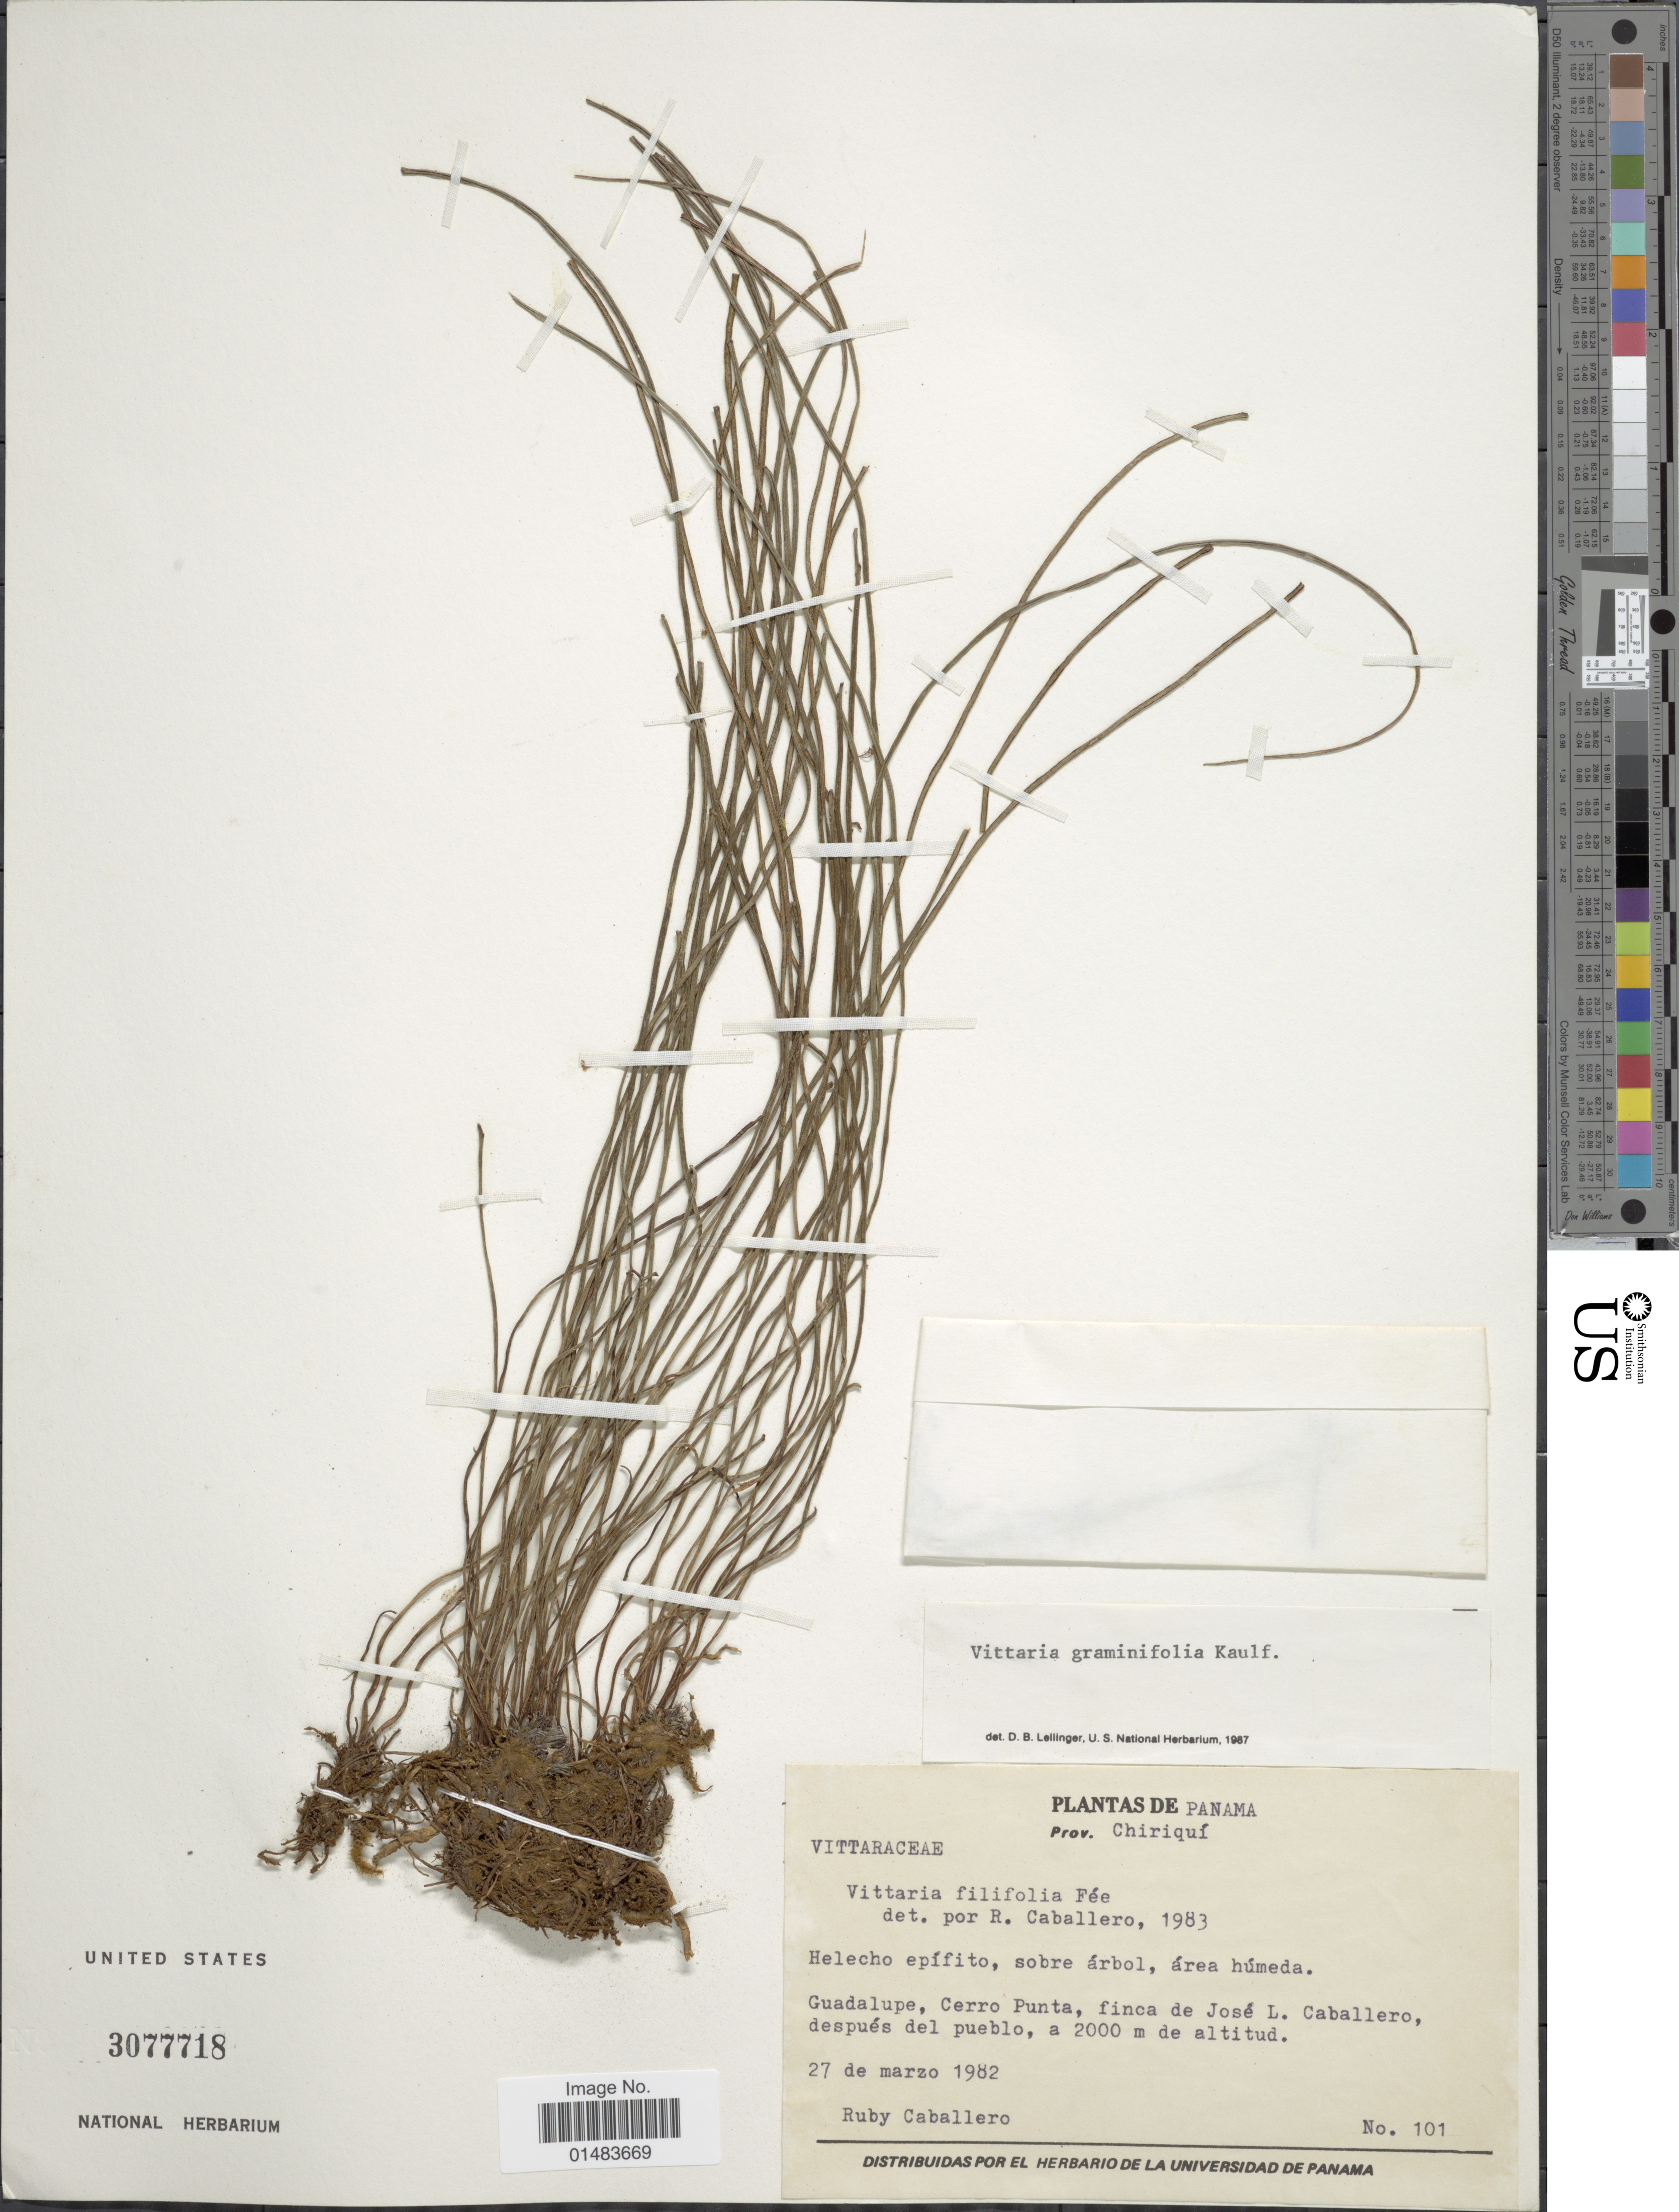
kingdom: Plantae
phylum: Tracheophyta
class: Polypodiopsida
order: Polypodiales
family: Pteridaceae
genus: Vittaria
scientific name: Vittaria graminifolia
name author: Kaulf.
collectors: R. Caballero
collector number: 101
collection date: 1982-03-27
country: Panama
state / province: Chiriqui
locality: Helecho epifito, sobre arbol, area humeda. Guadalupe, Cerro Punta, finca de Jose L. Caballero, despues del pueblo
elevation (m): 2000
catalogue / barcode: US 3077718